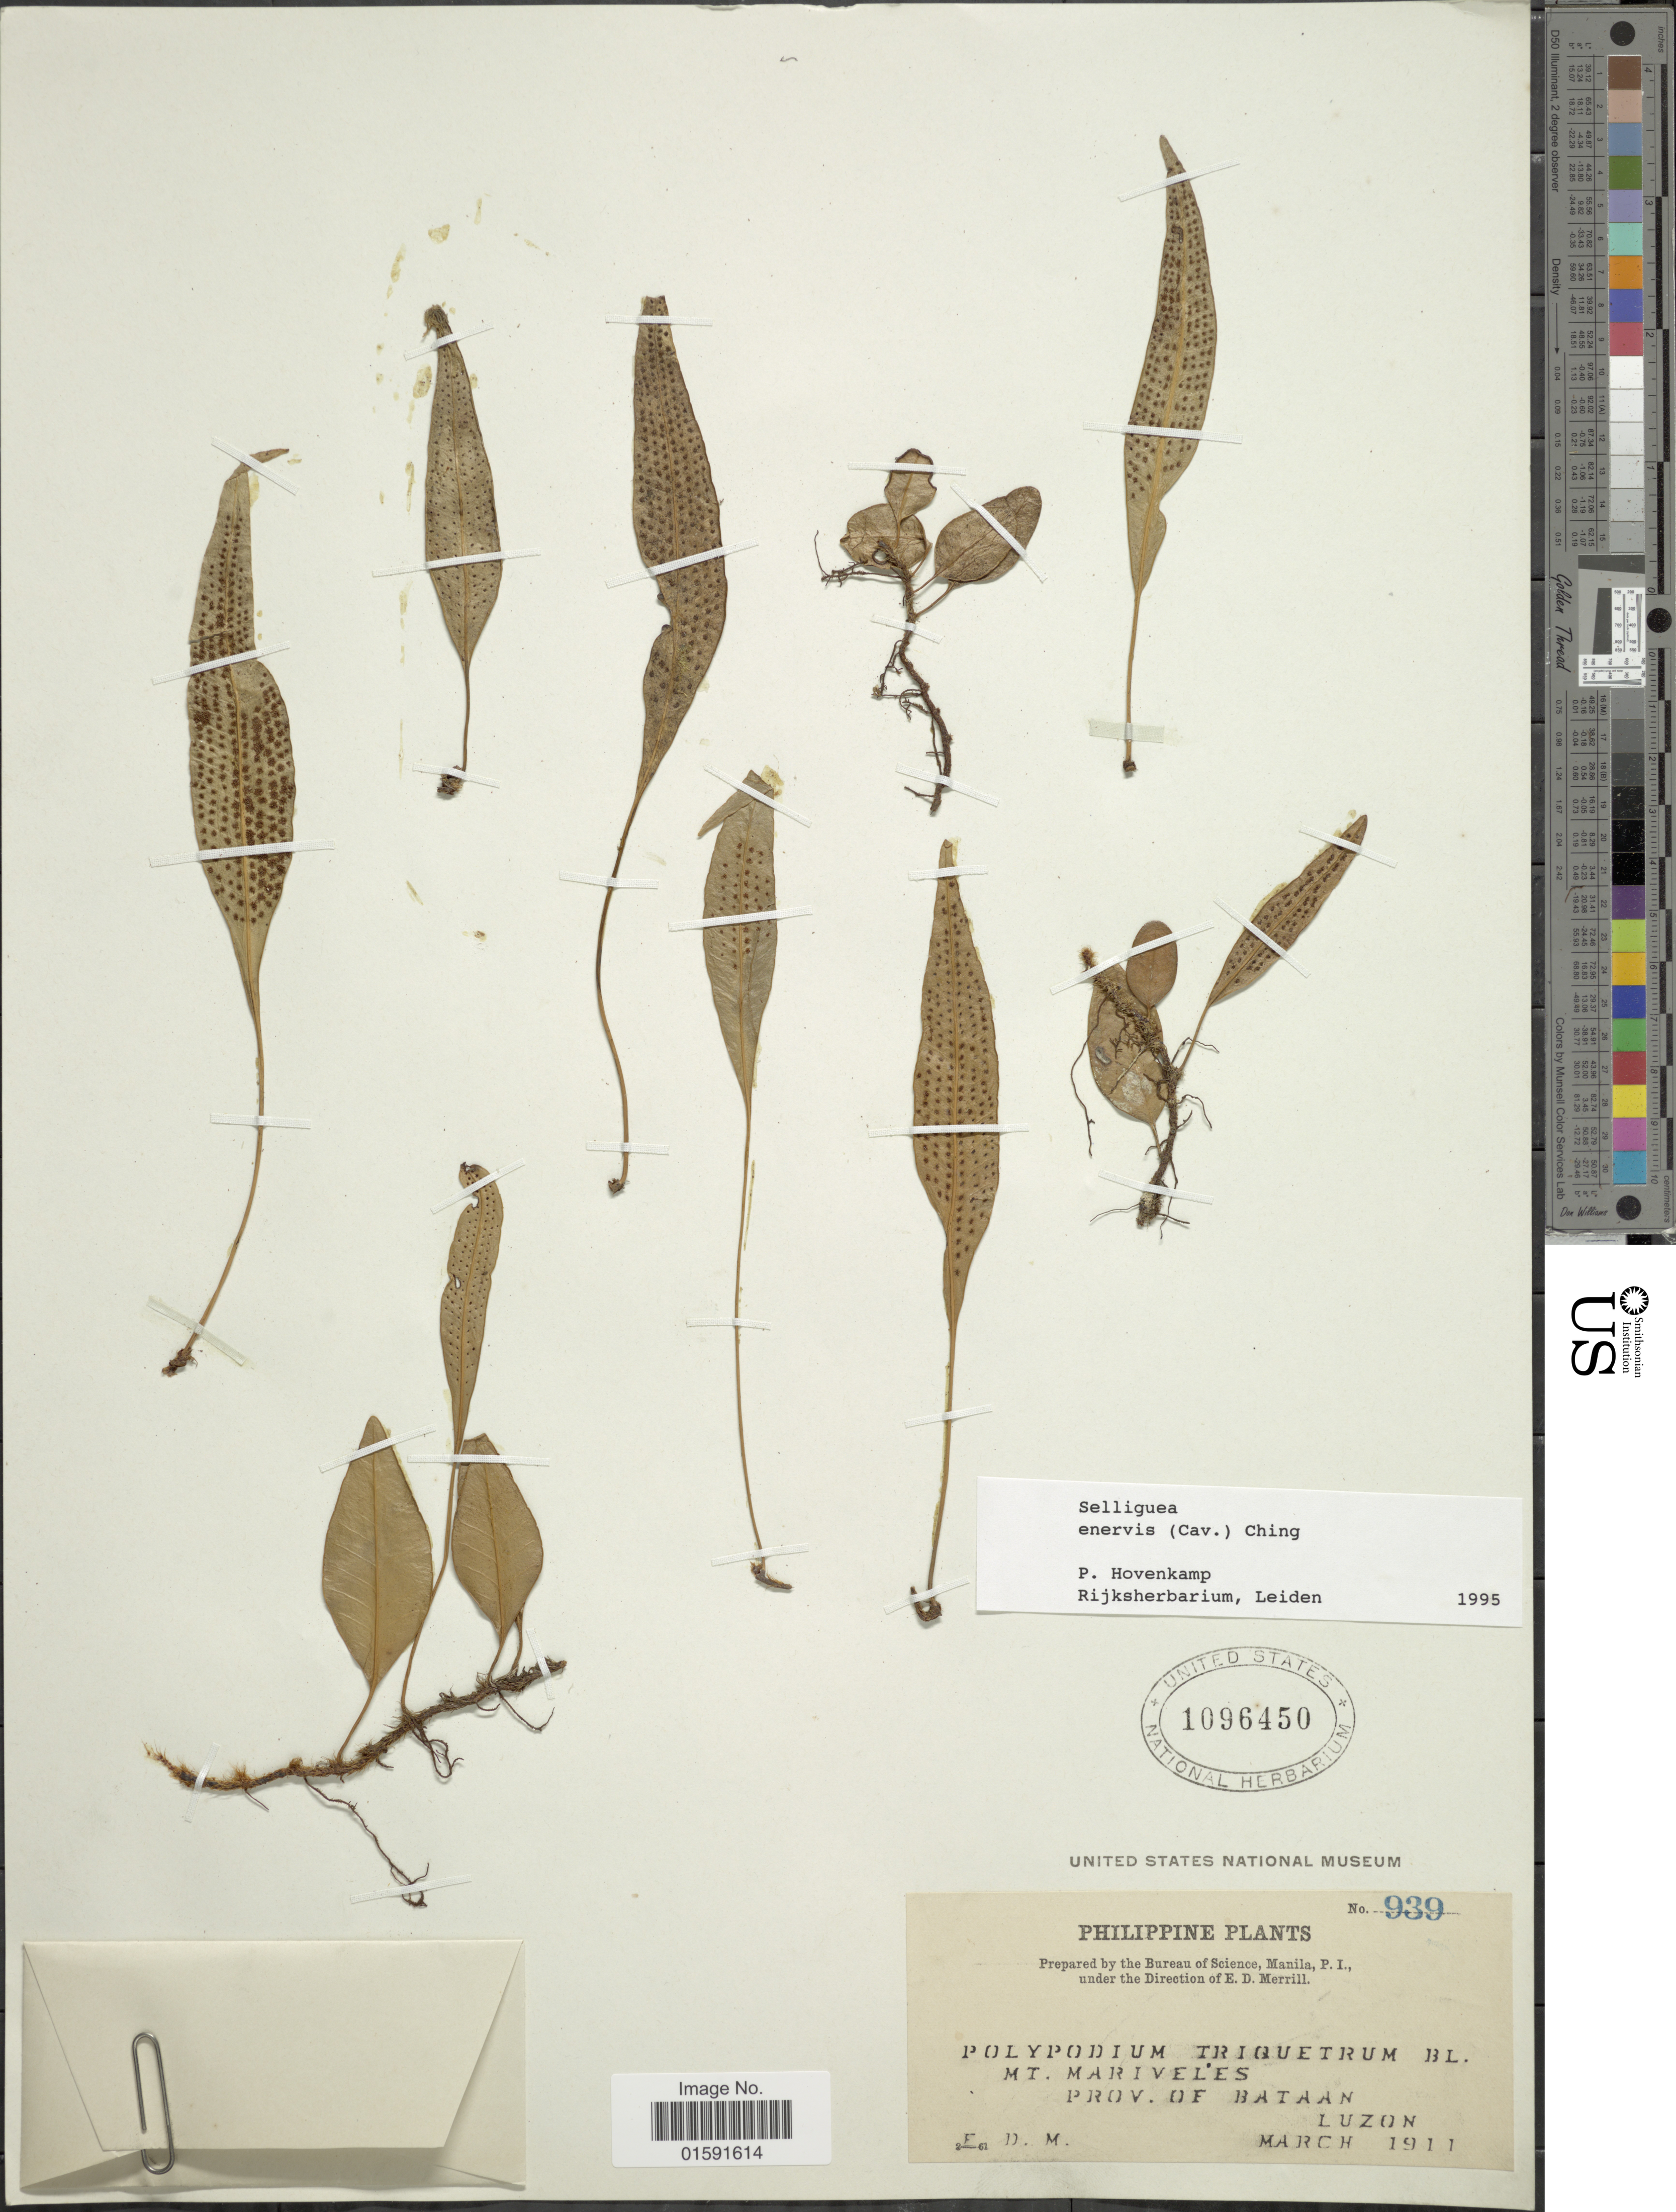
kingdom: Plantae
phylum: Tracheophyta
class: Polypodiopsida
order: Polypodiales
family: Polypodiaceae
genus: Selliguea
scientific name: Selliguea enervis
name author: (Cav.) Ching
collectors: E. D. Merrill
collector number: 939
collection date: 1911-03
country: Philippines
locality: Mt. Mariveles. Prov. of Bataan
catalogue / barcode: US 1096450